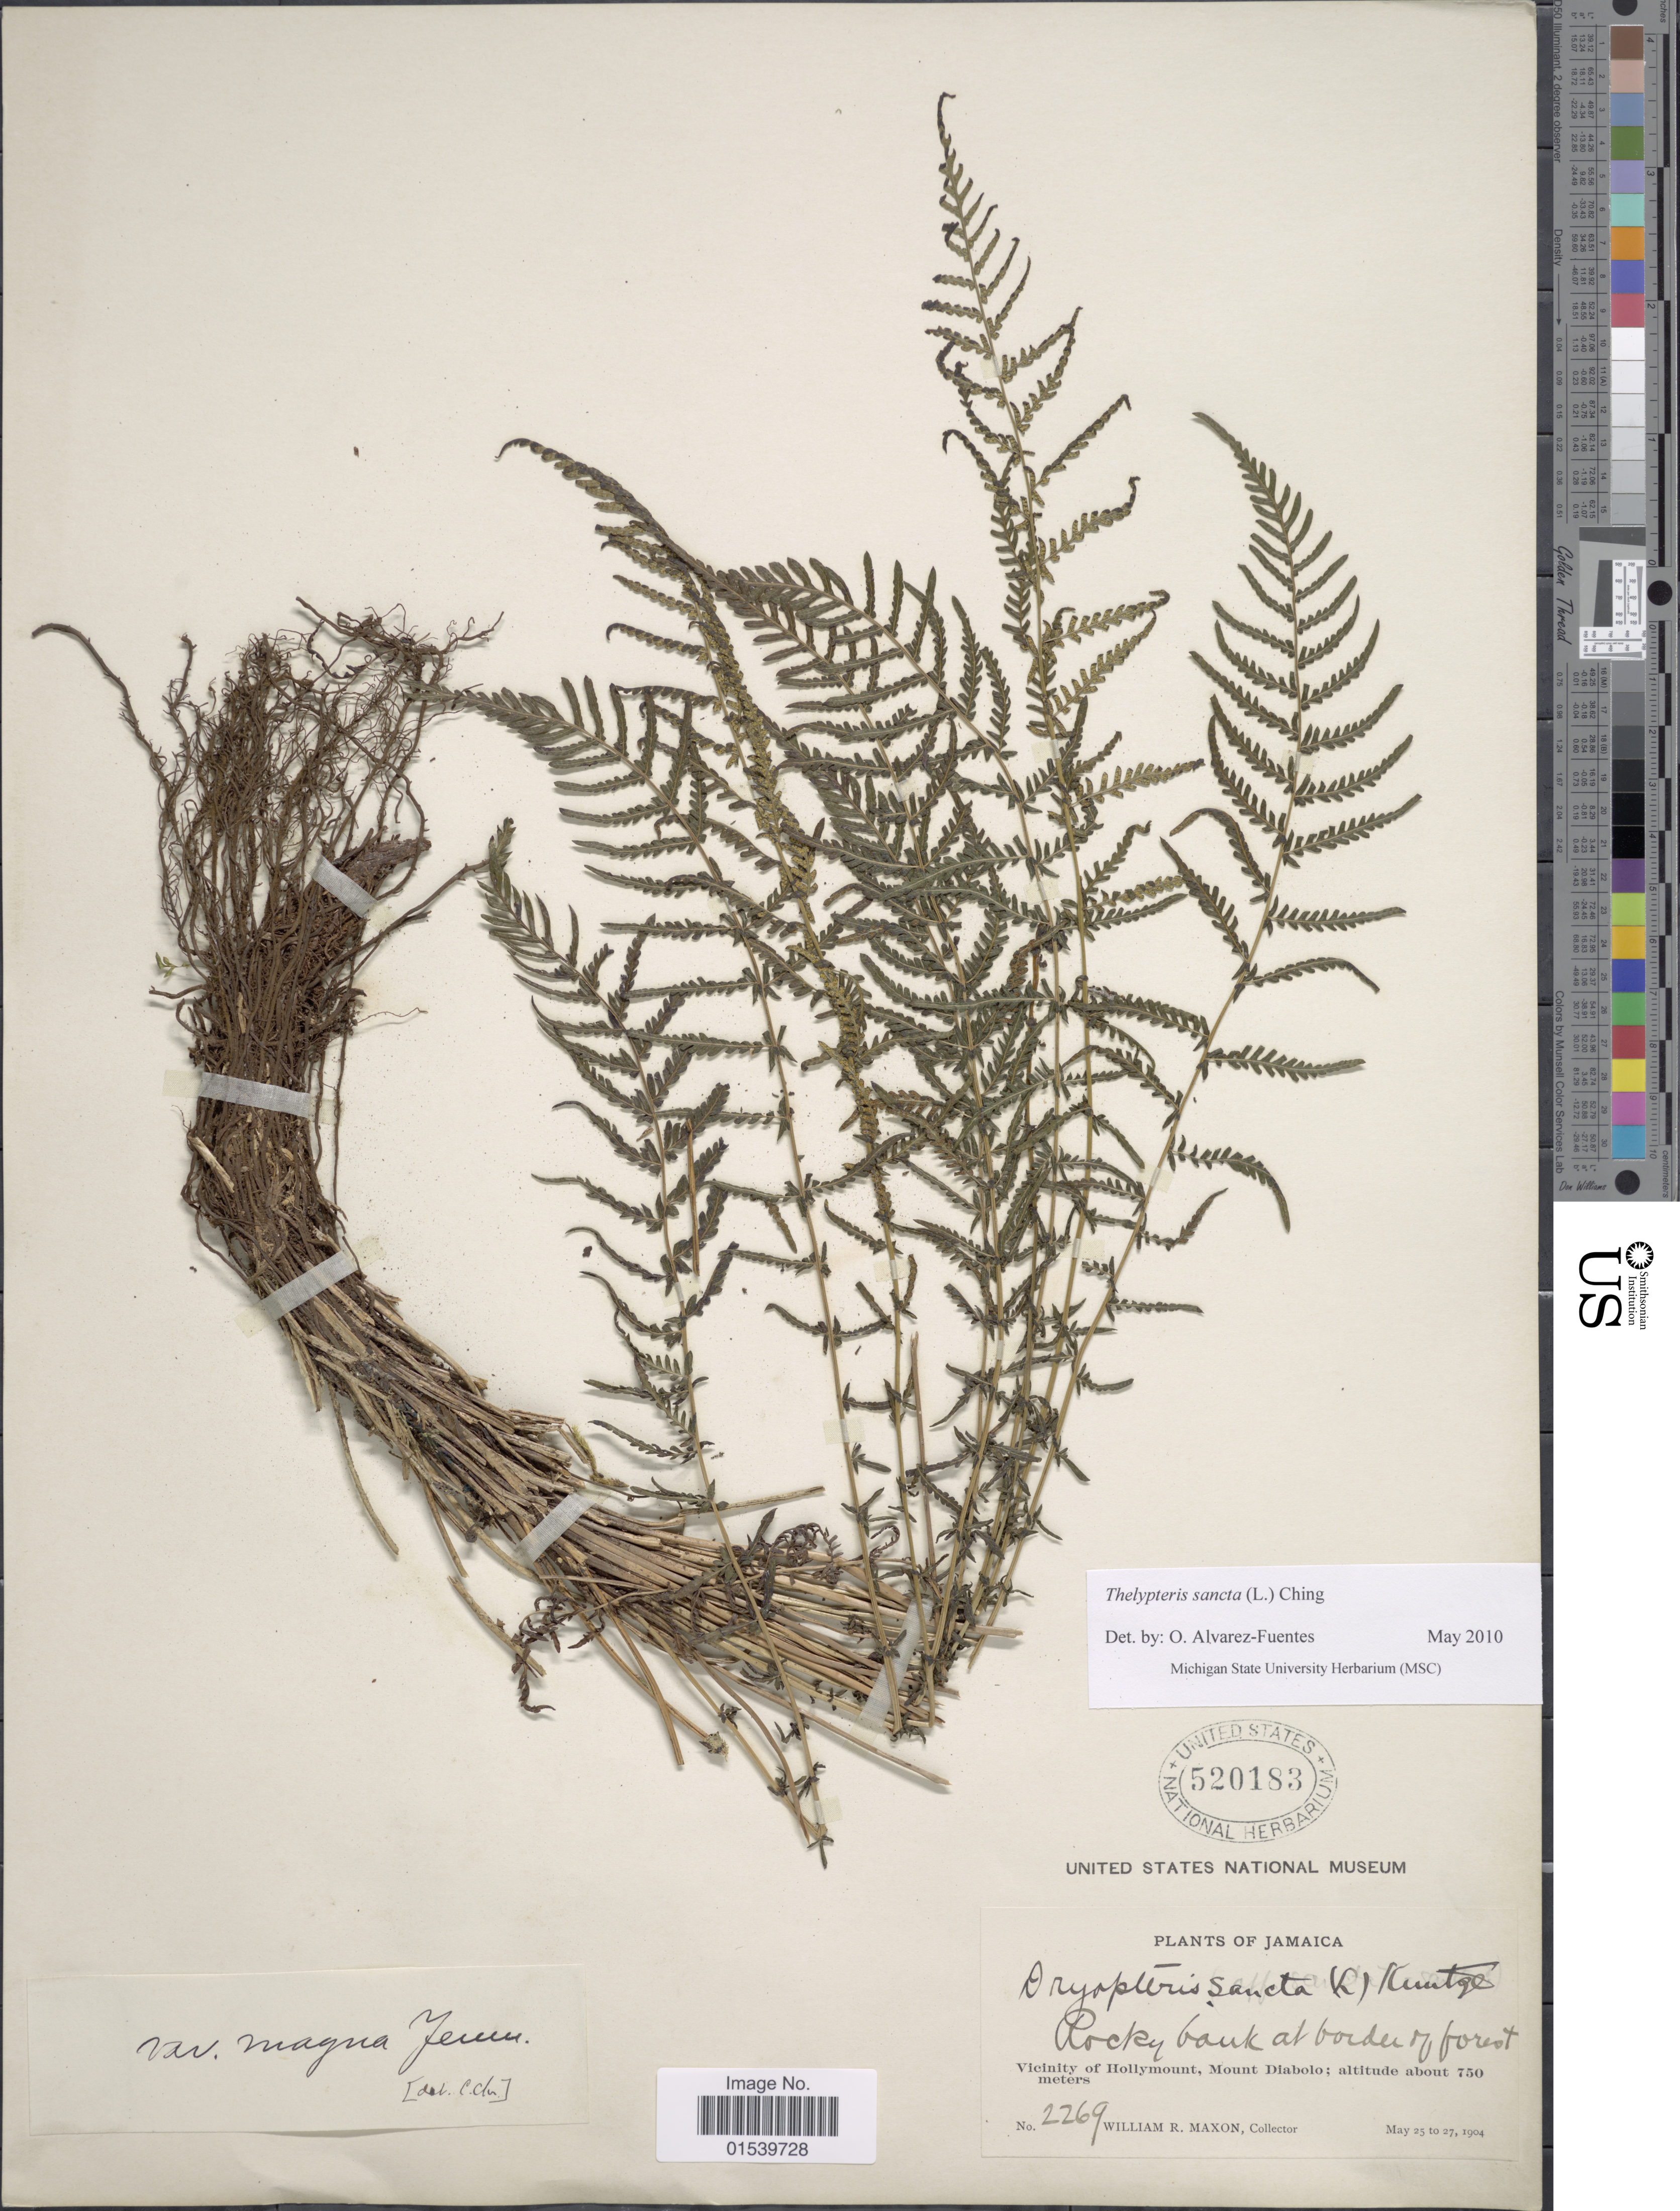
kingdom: Plantae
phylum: Tracheophyta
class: Polypodiopsida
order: Polypodiales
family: Thelypteridaceae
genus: Amauropelta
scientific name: Amauropelta sancta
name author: (L.) Pic. Serm.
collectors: W. R. Maxon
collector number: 2269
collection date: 1904-05-25/1904-05-27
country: Jamaica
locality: Vicinity of Hollymount, Mount Diabolo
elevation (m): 750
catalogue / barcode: US 520183